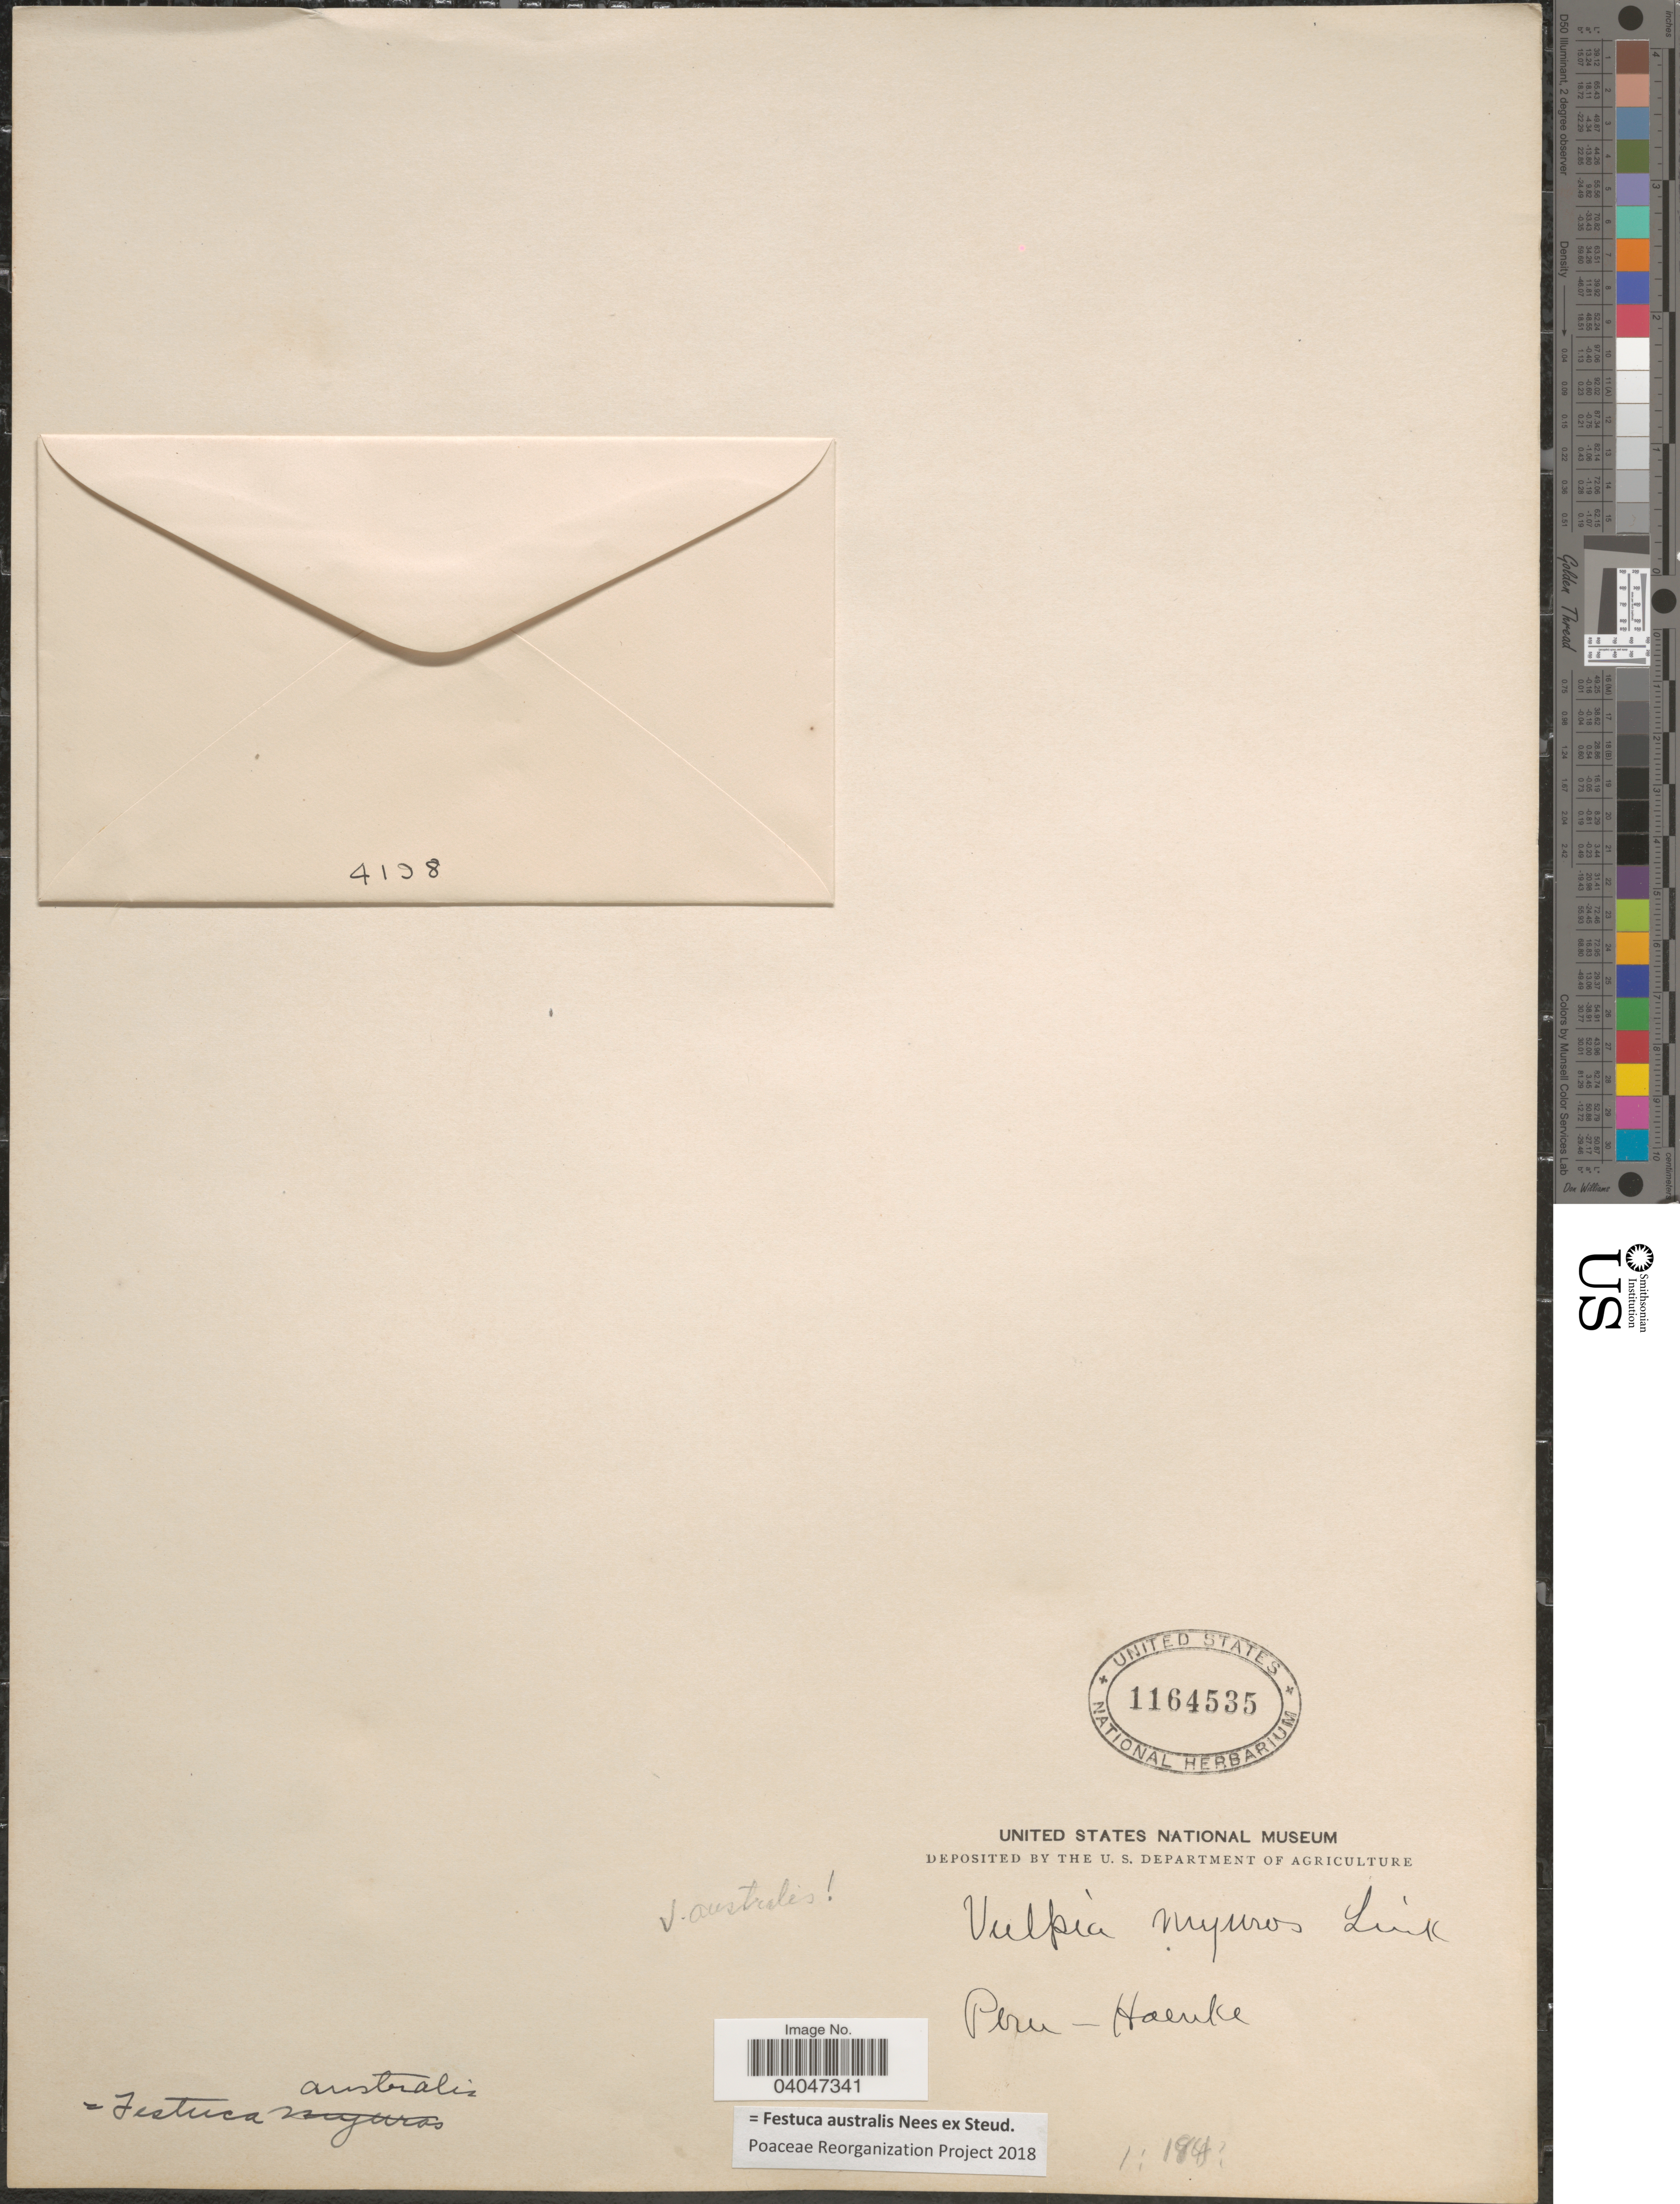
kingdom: Plantae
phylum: Tracheophyta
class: Liliopsida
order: Poales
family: Poaceae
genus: Festuca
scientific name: Festuca australis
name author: Nees ex Steud.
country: Peru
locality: Haenke.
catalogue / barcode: US 1164535